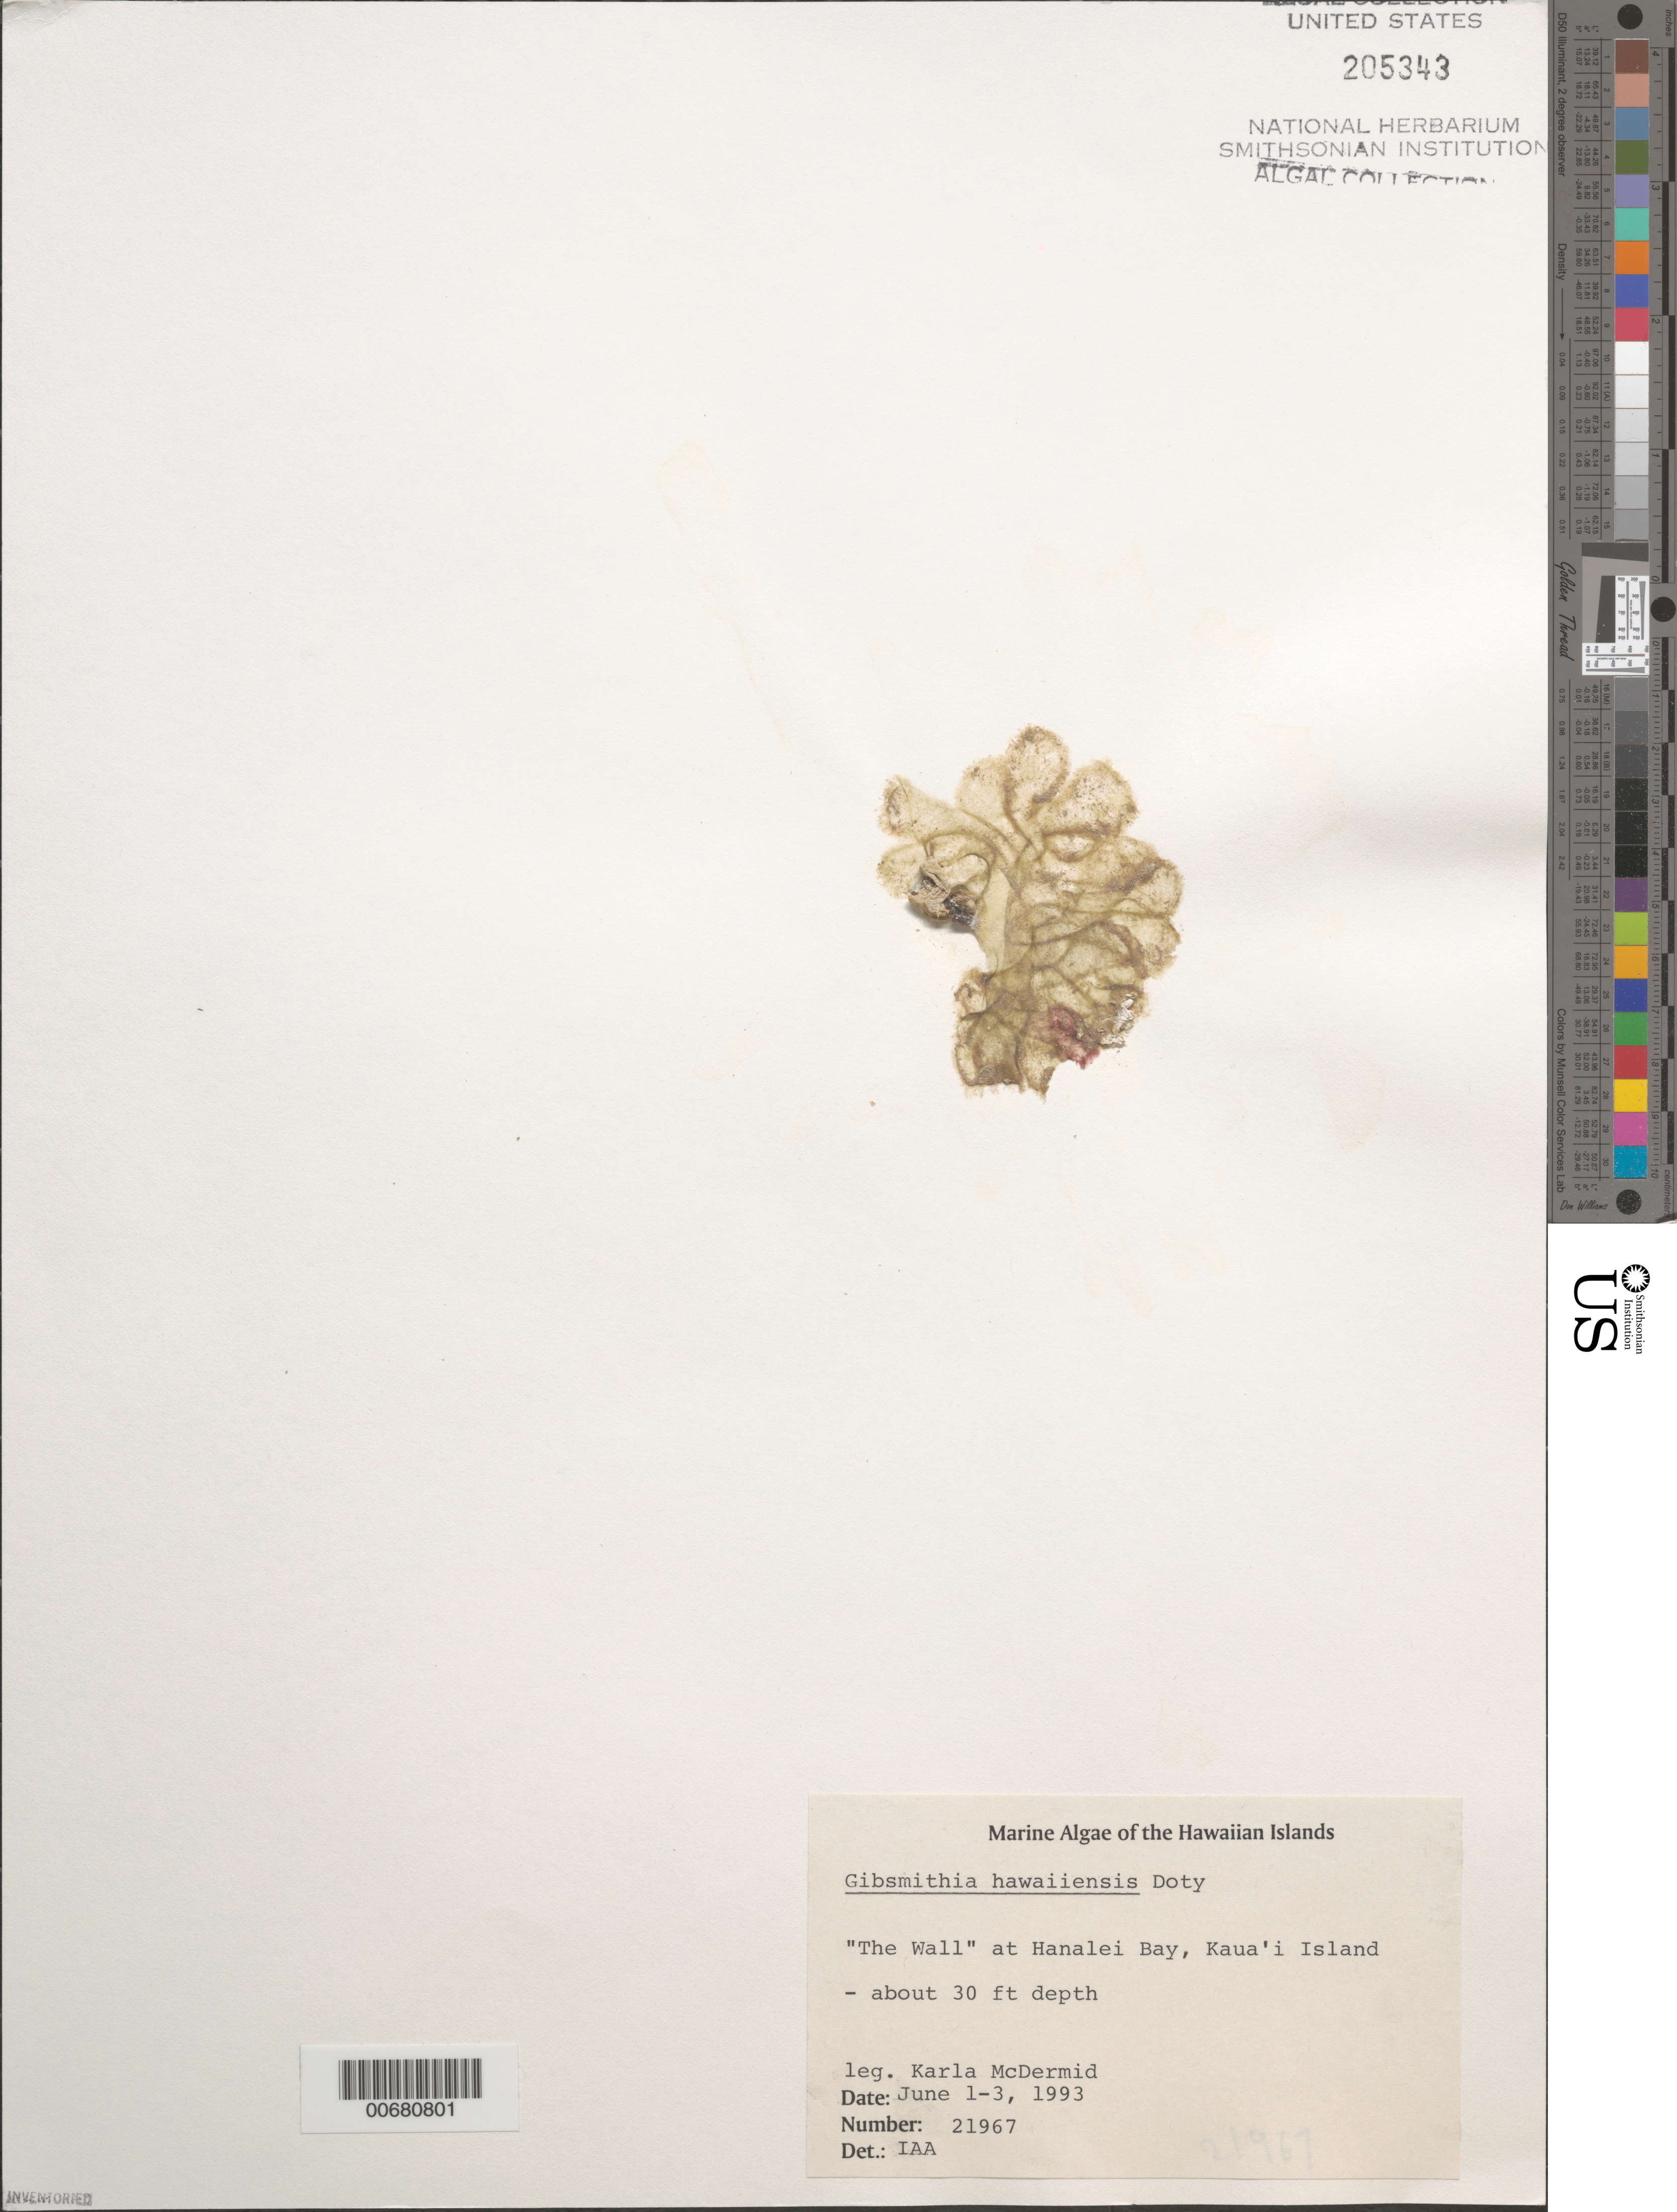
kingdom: Plantae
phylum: Rhodophyta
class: Florideophyceae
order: Gigartinales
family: Dumontiaceae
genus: Gibsmithia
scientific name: Gibsmithia hawaiiensis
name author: Doty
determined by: Abbott, Isabella A.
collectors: K. McDermid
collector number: IAA 21967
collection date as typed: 01 Jun 1993 to 03 Jun 1993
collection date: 1993-06-01/1993-06-03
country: United States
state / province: Hawaii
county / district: Kauai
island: Kaua'i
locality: Hanalei Bay, The Wall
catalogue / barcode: US 205343